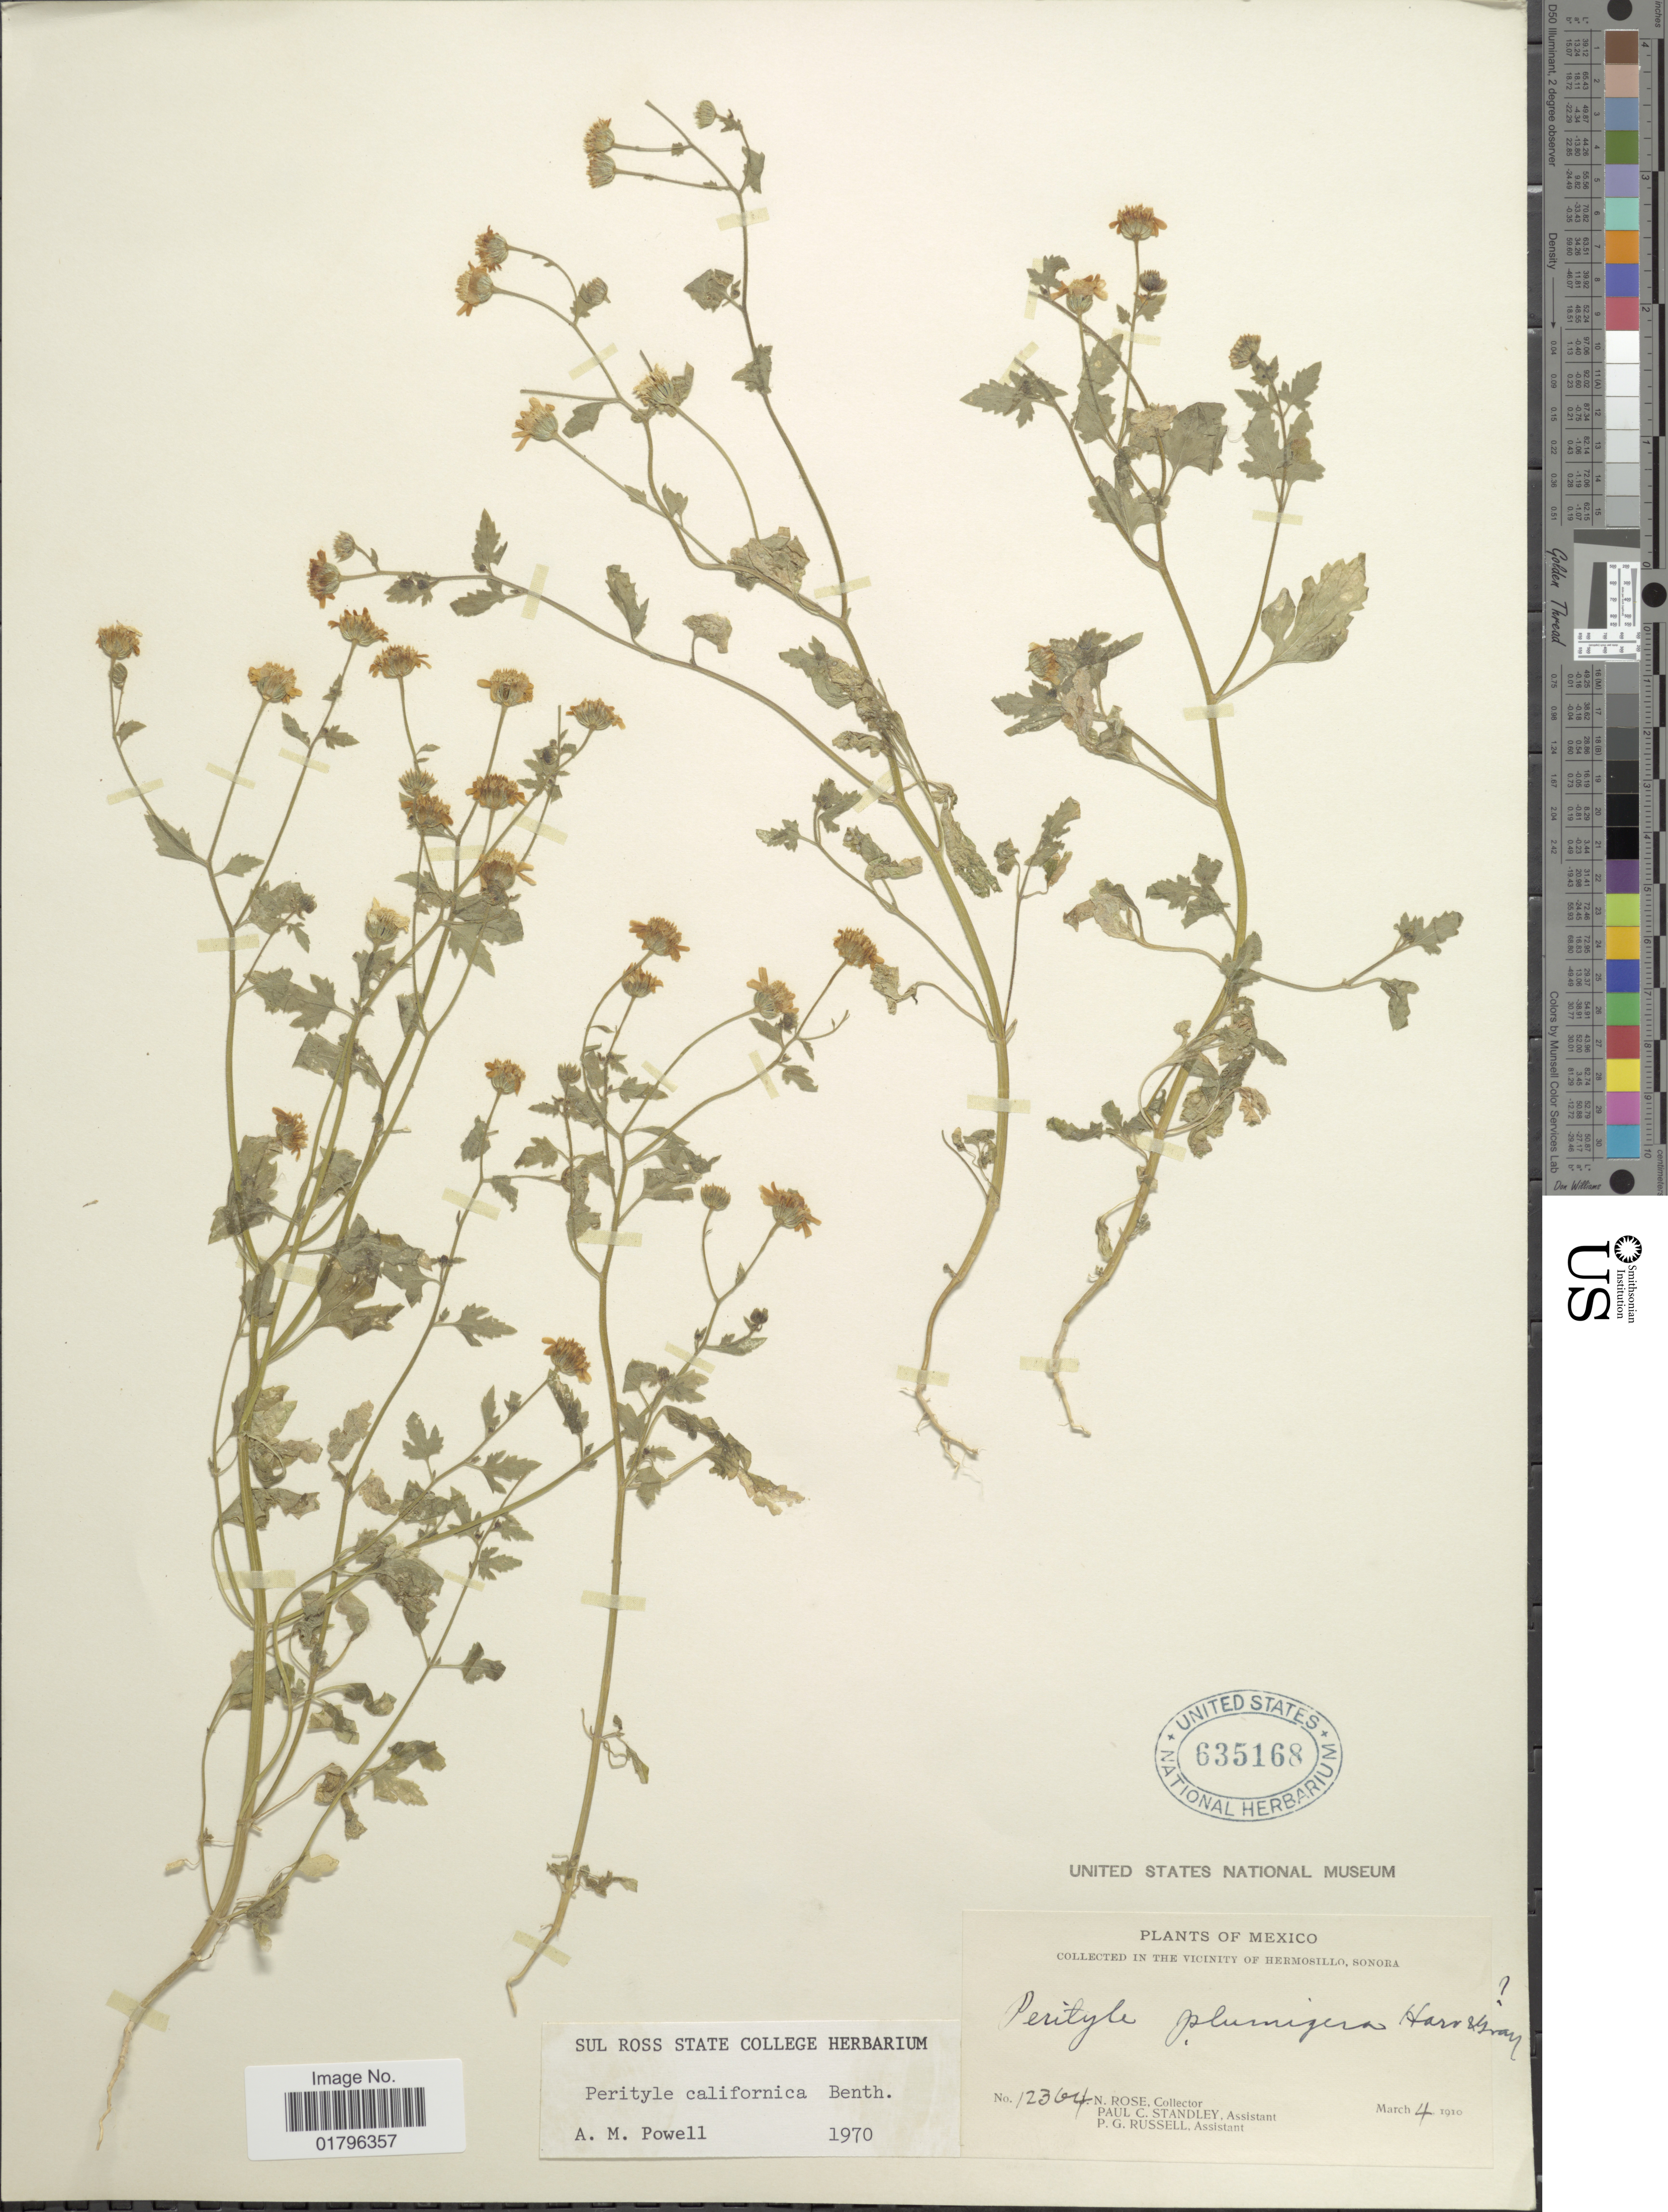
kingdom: Plantae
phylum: Tracheophyta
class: Magnoliopsida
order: Asterales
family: Asteraceae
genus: Perityle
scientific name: Perityle californica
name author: Benth.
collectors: J. N. Rose, P. C. Standley & P. G. Russell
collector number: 12364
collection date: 1910-03-04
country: Mexico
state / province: Sonora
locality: Vicinity of Hermosillo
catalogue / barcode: US 635168